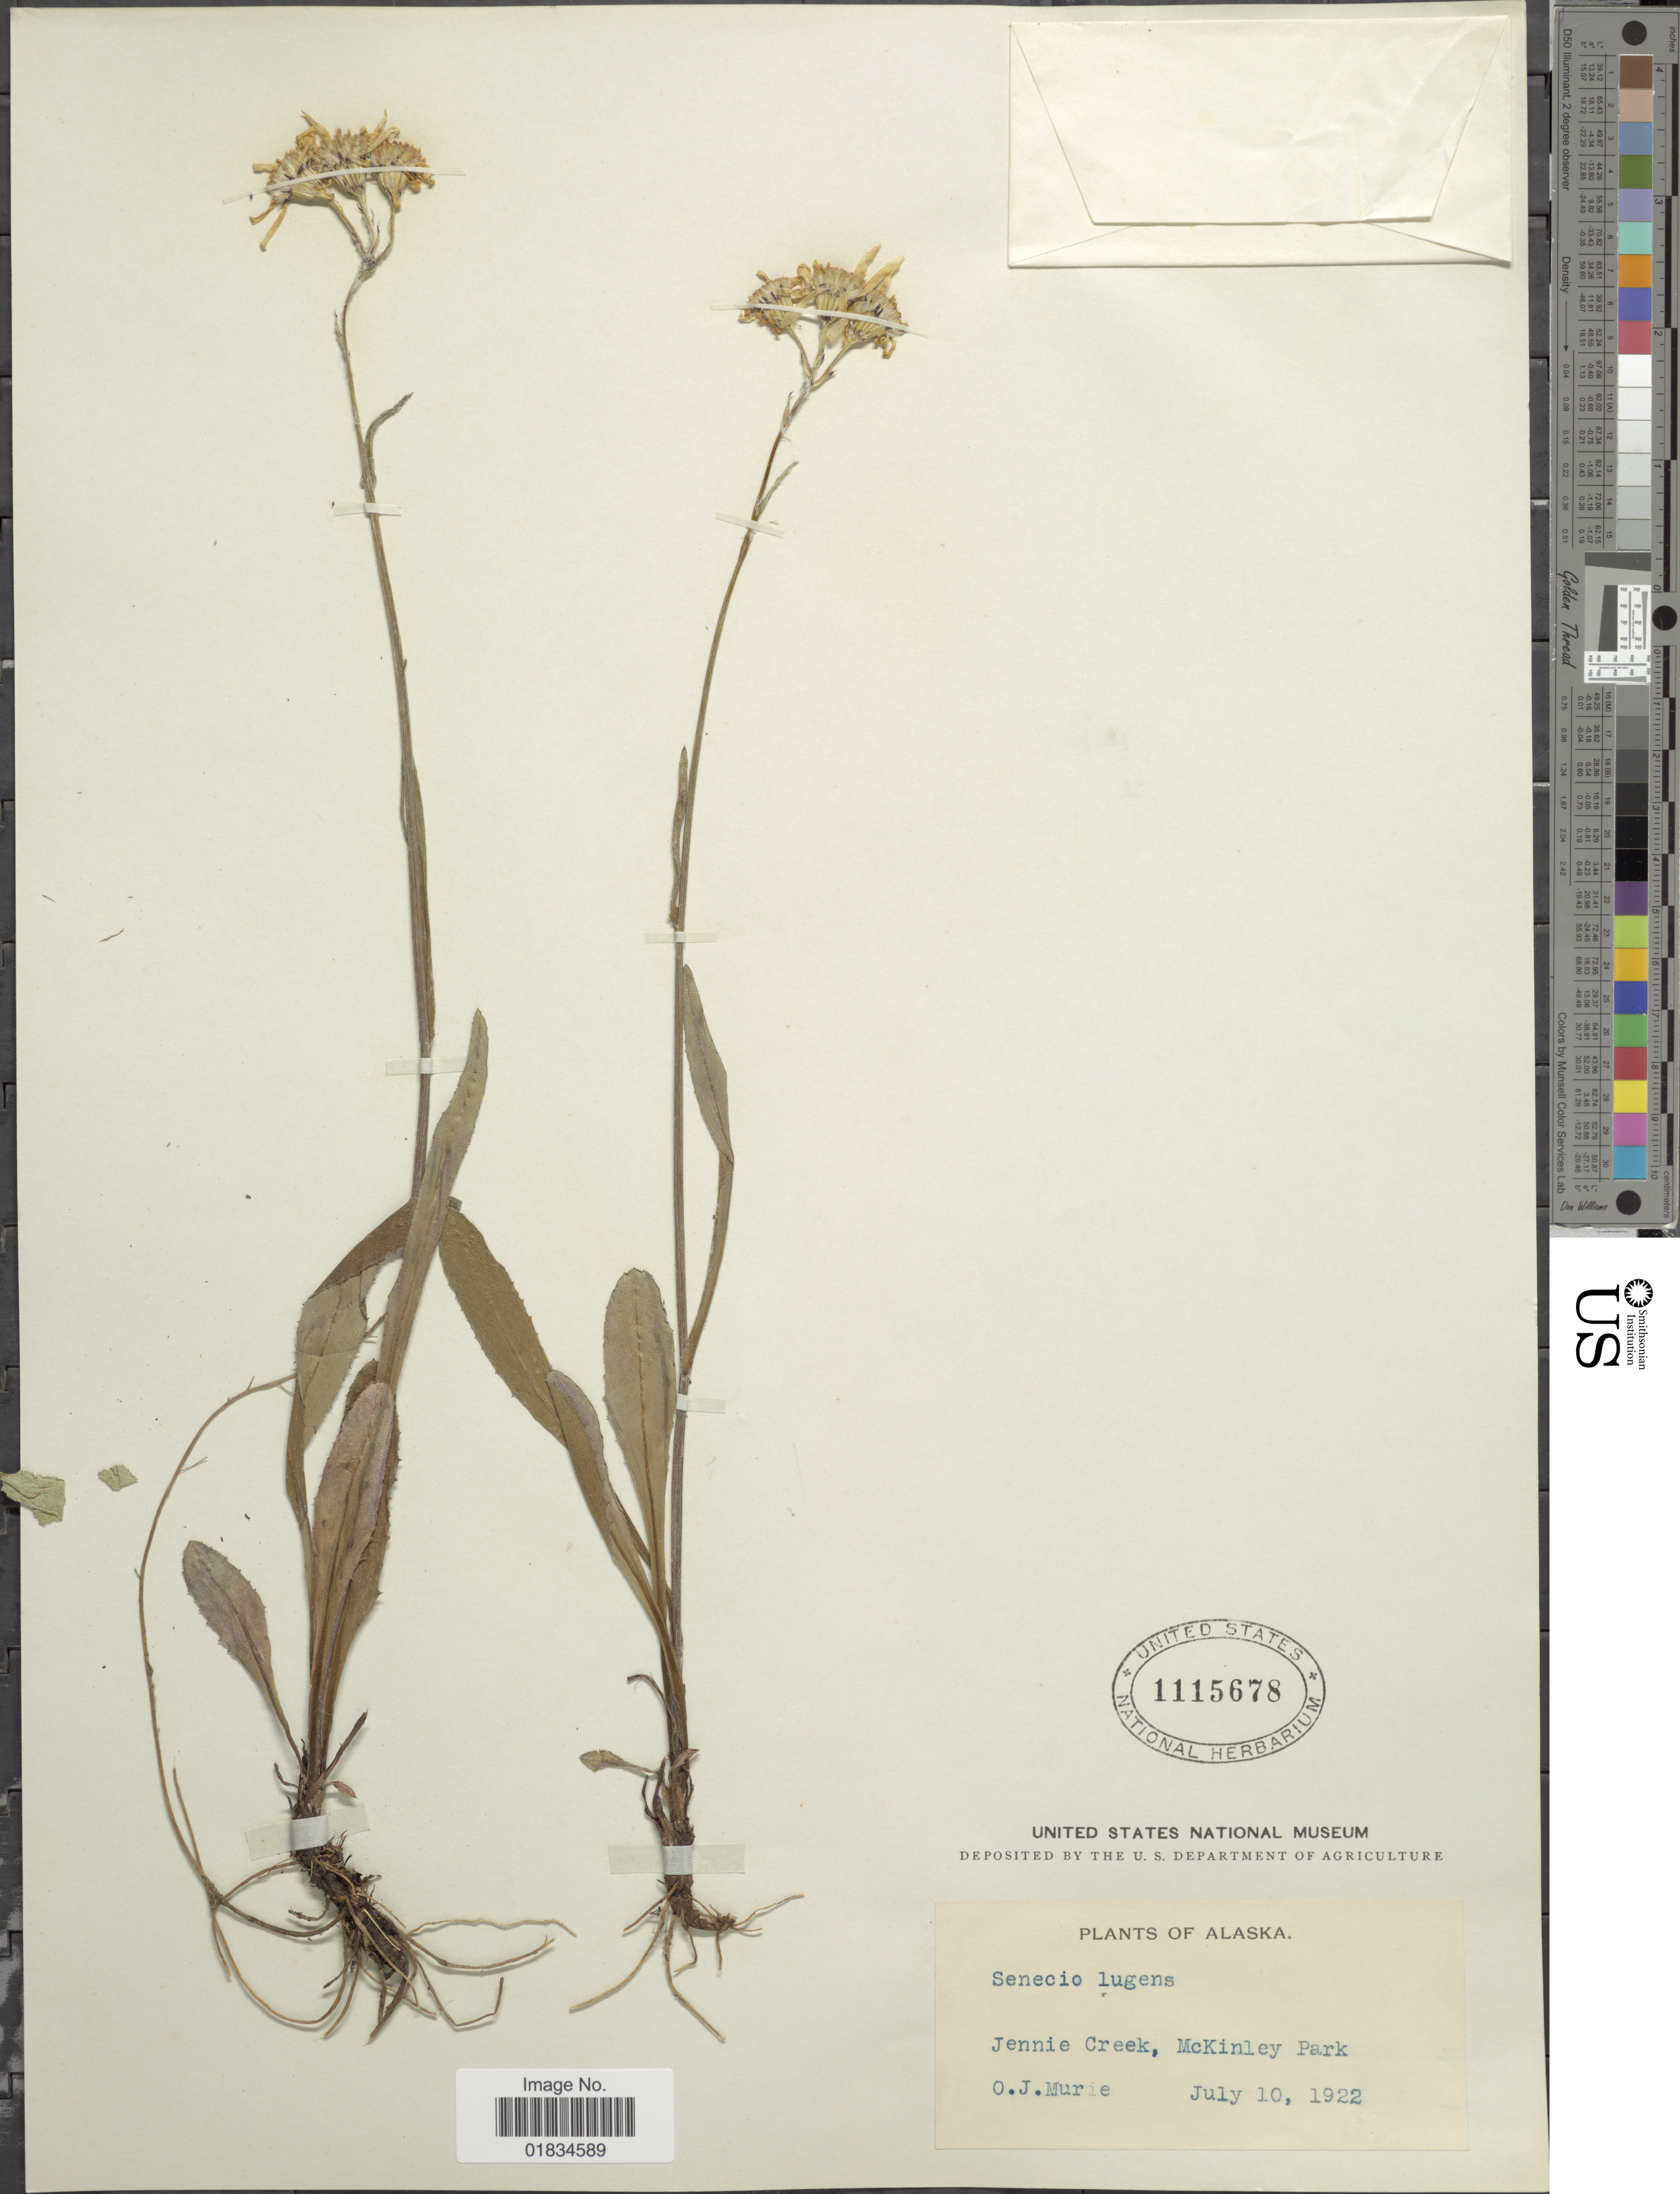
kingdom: Plantae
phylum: Tracheophyta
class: Magnoliopsida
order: Asterales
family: Asteraceae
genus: Senecio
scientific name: Senecio lugens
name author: Richardson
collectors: O. Murie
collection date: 1922-07-10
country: United States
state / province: Alaska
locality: Jennie Creek, McKinley Park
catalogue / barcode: US 1115678